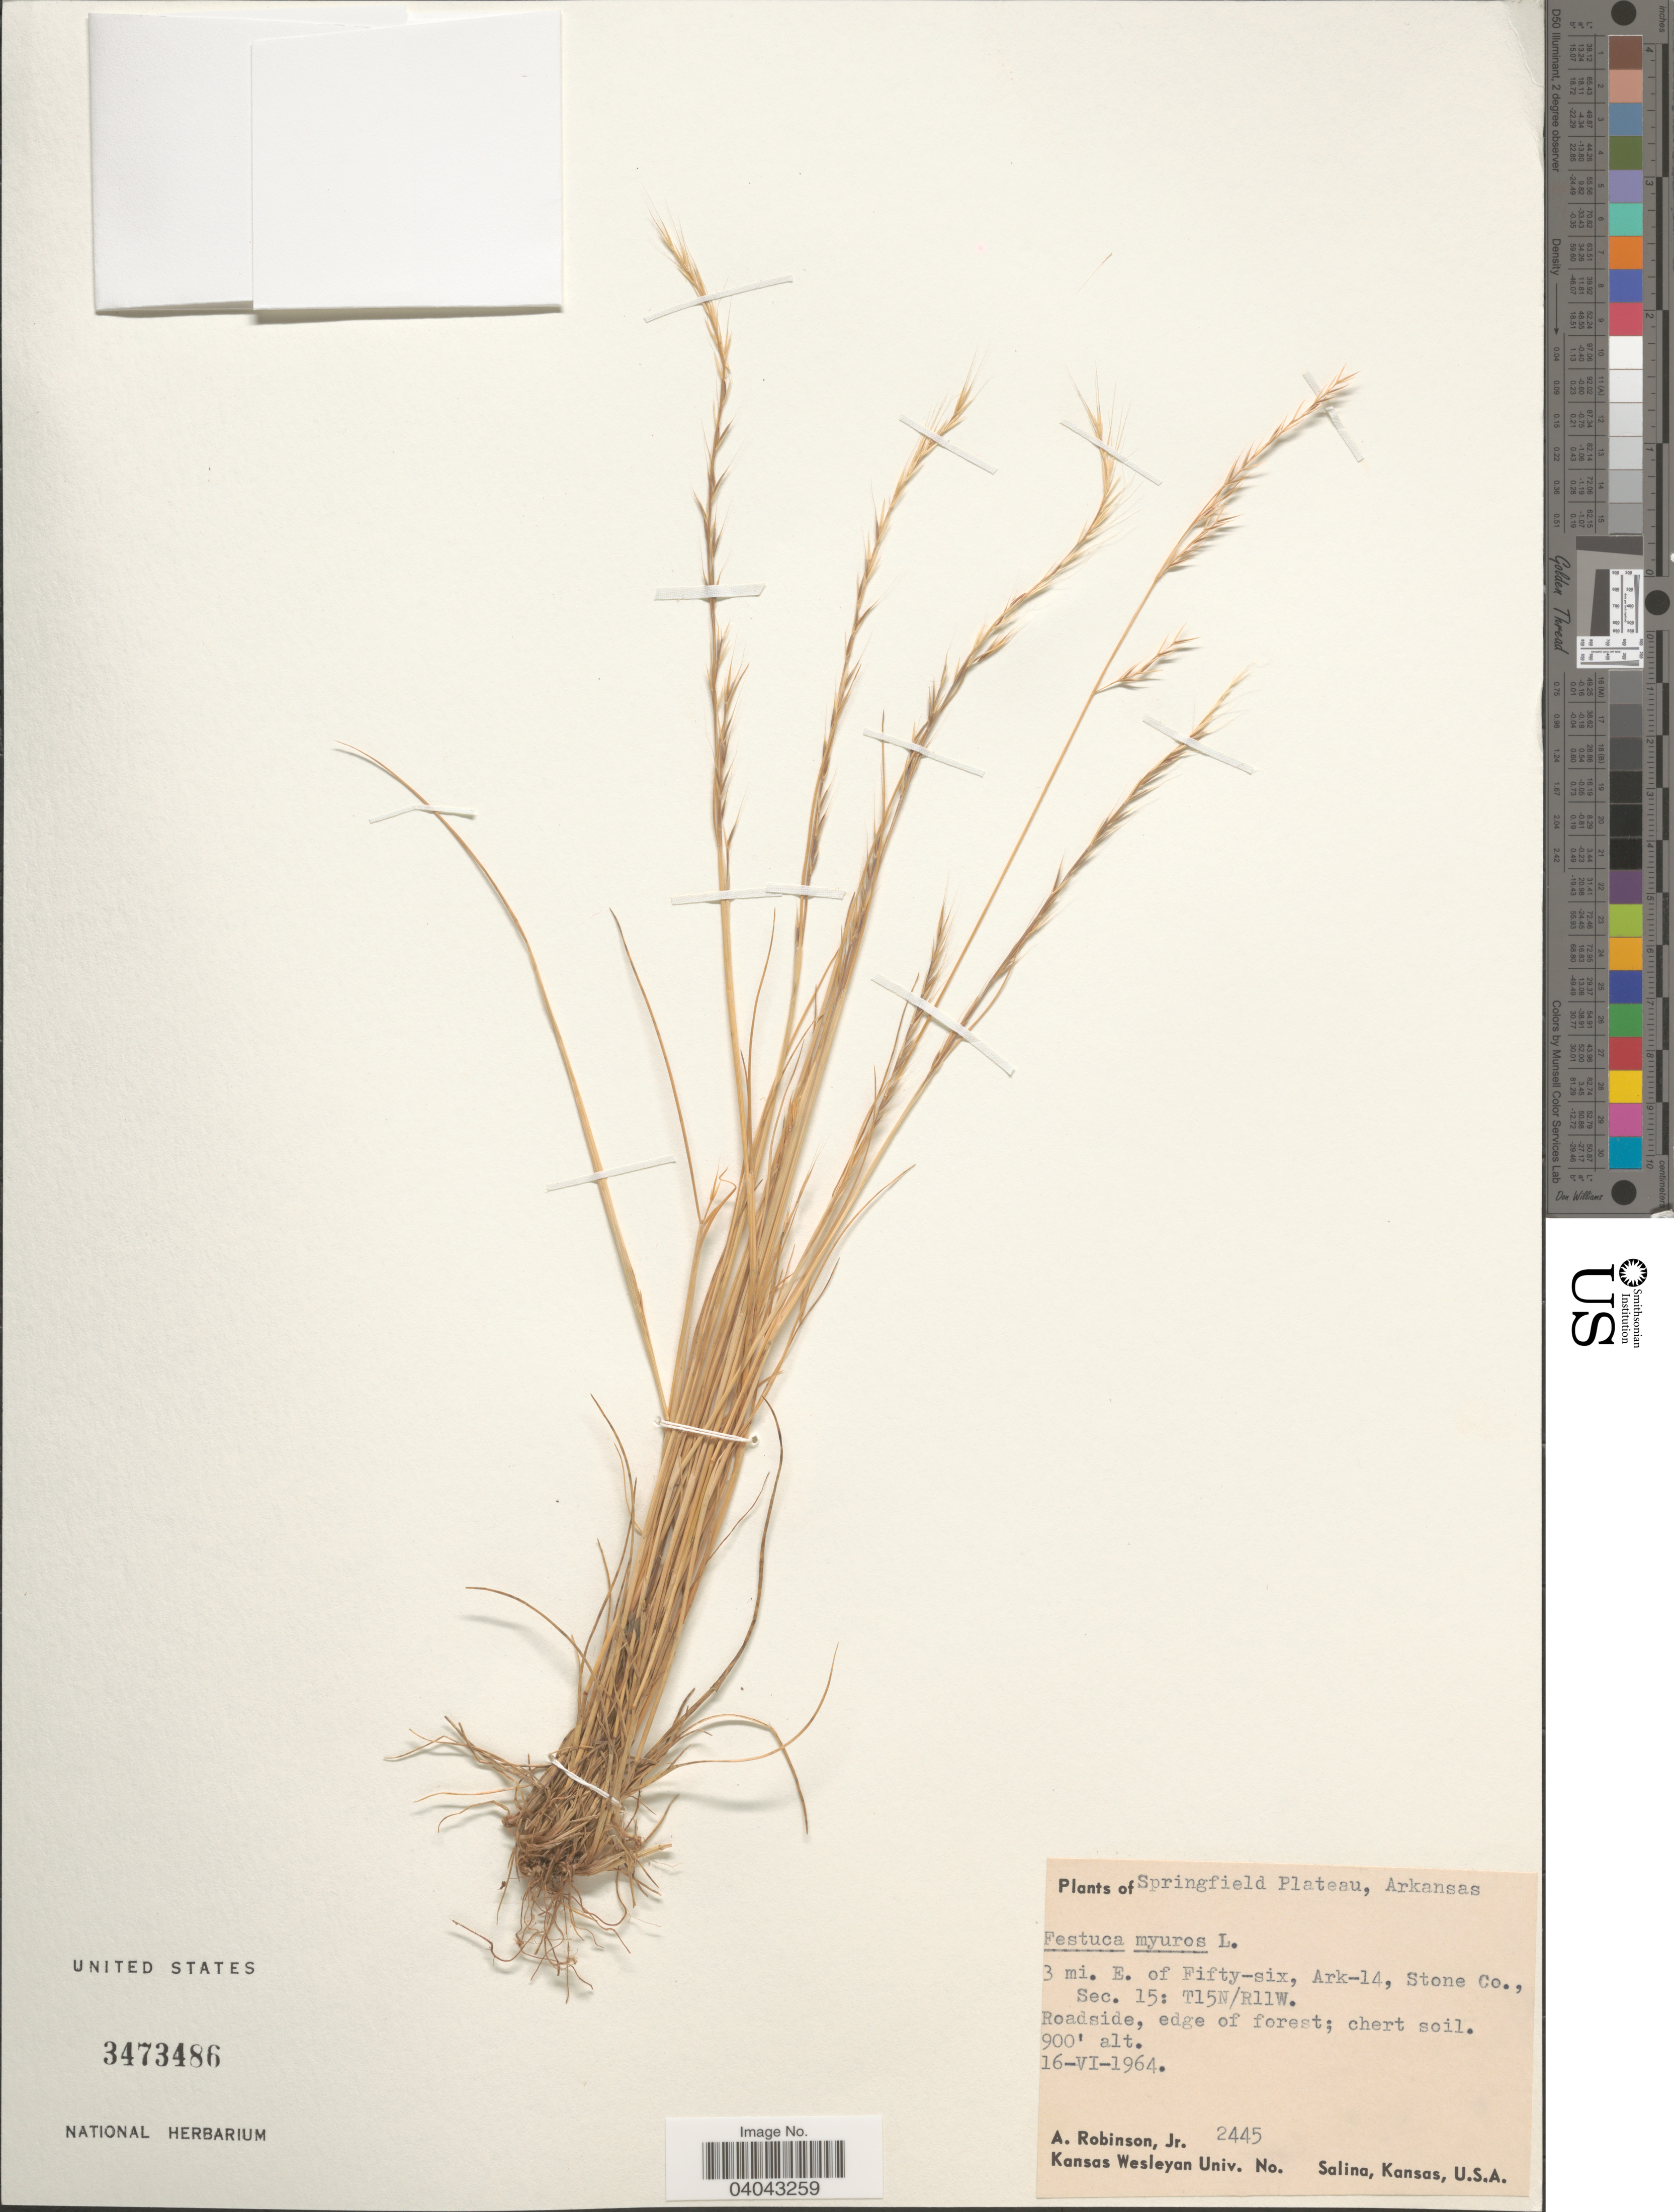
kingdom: Plantae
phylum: Tracheophyta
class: Liliopsida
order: Poales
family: Poaceae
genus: Festuca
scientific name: Festuca myuros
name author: L.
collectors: A. Robinson Jr.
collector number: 2445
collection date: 1964-06-16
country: United States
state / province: Arkansas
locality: Springfield Plateau. 3 mi. E. of Fifty-six, Ark-14, Stone Co., Sec. 15: T15N/R11W.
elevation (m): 274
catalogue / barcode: US 3473486